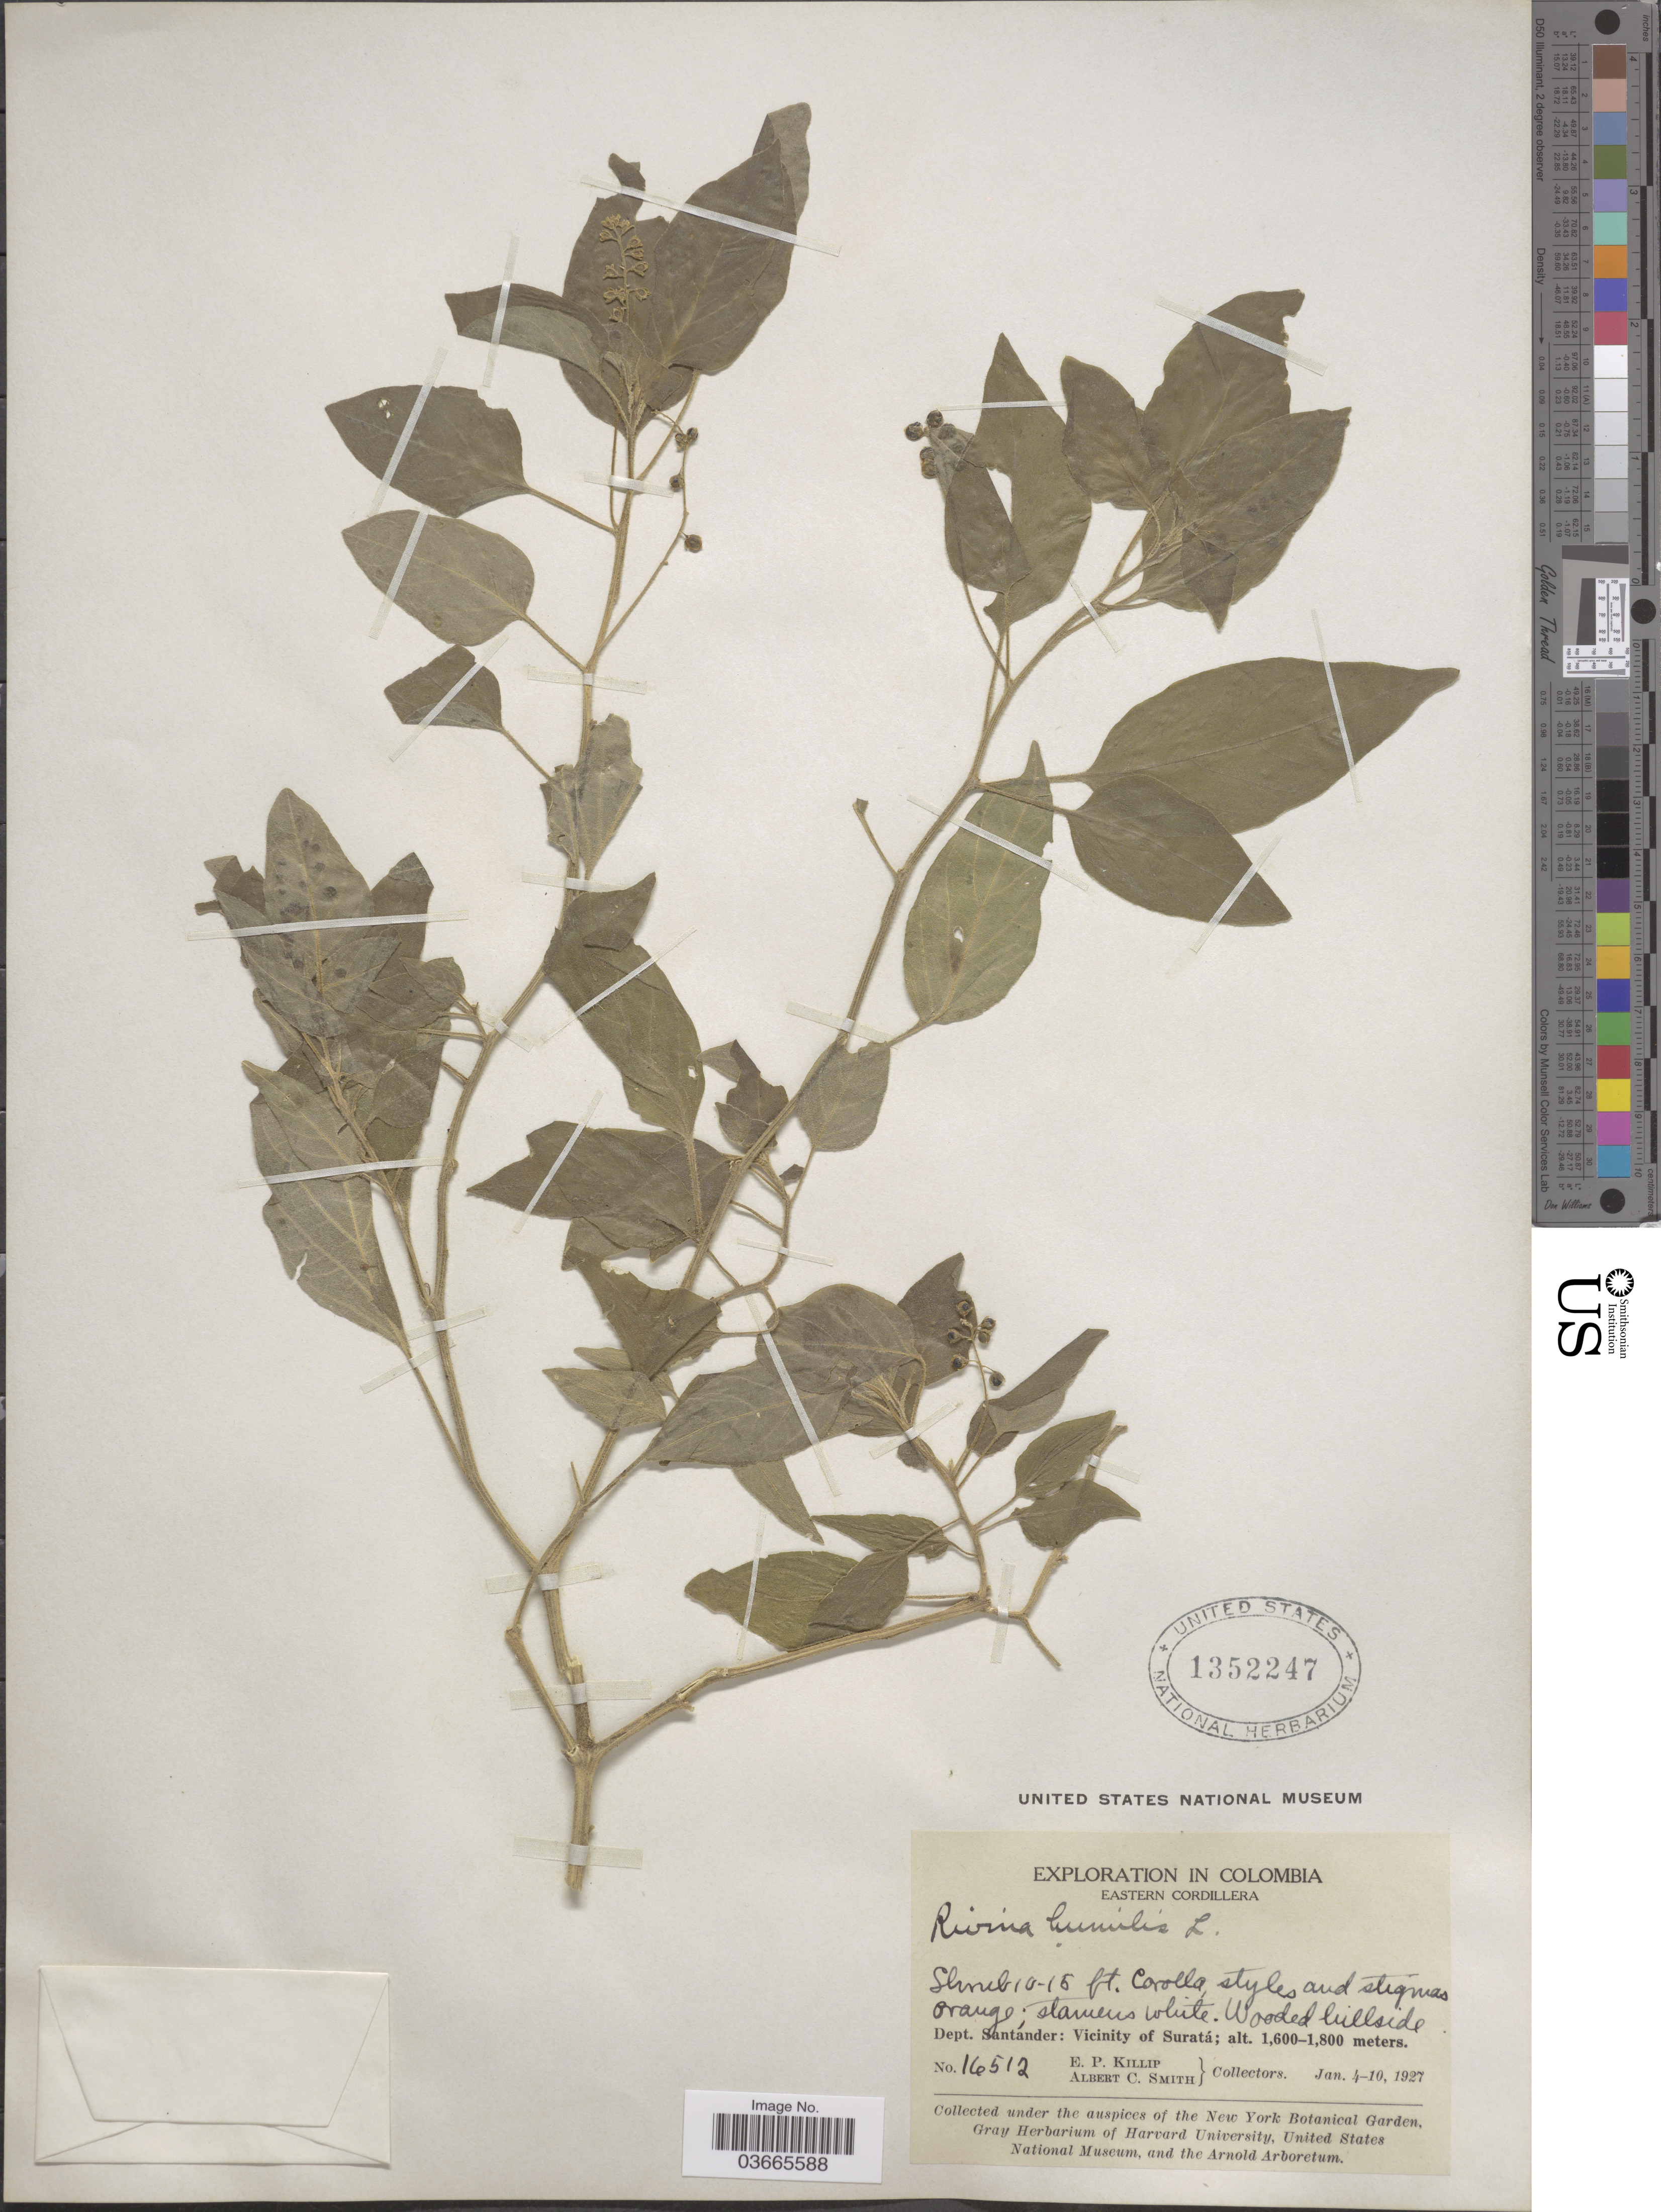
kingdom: Plantae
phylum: Tracheophyta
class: Magnoliopsida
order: Caryophyllales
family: Phytolaccaceae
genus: Rivina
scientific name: Rivina humilis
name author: L.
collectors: E. P. Killip & A. C. Smith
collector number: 16512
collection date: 1927-01-04/1927-01-10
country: Colombia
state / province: Santander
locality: Eastern Cordillera. Dept. Santander: Vicinity of Suratá.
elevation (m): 1600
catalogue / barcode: US 1352247